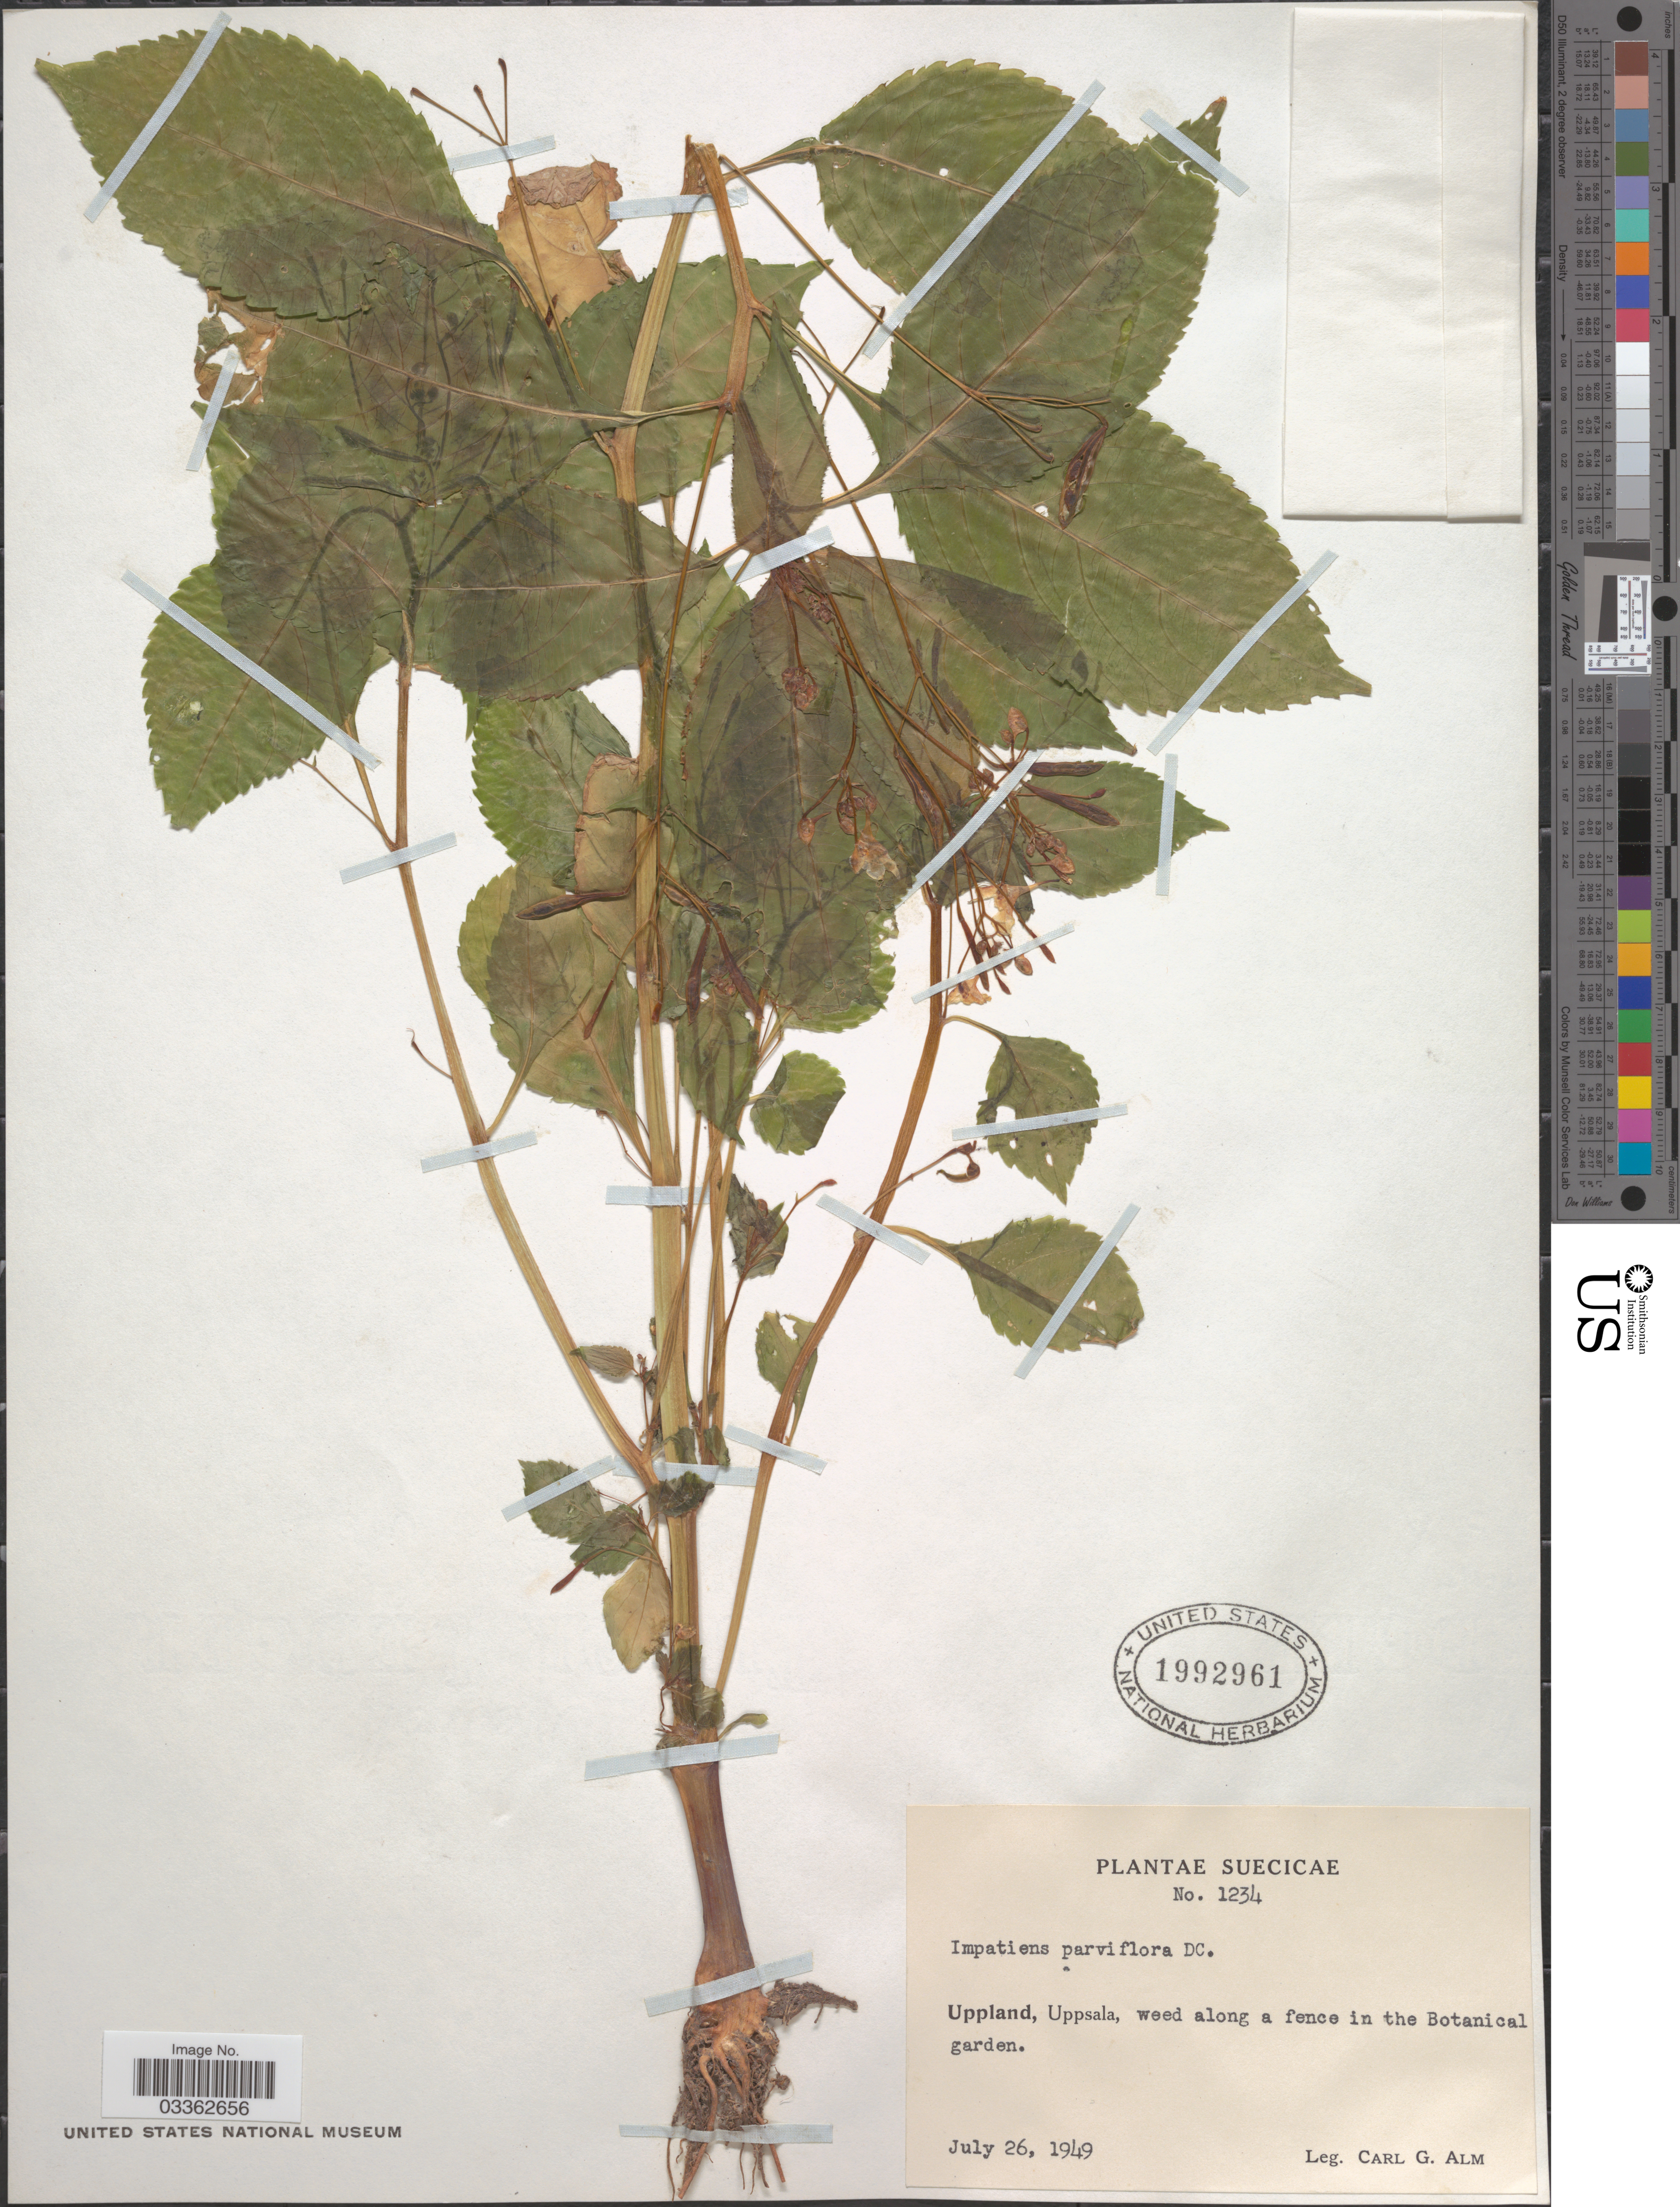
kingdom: Plantae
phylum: Tracheophyta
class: Magnoliopsida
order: Ericales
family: Balsaminaceae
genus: Impatiens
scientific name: Impatiens parviflora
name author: DC.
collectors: C. G. Alm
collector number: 1234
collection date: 1949-07-26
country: Sweden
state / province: Uppsala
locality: Uppland, Uppsala, weed along a fence in the Botanical garden.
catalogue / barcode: US 1992961